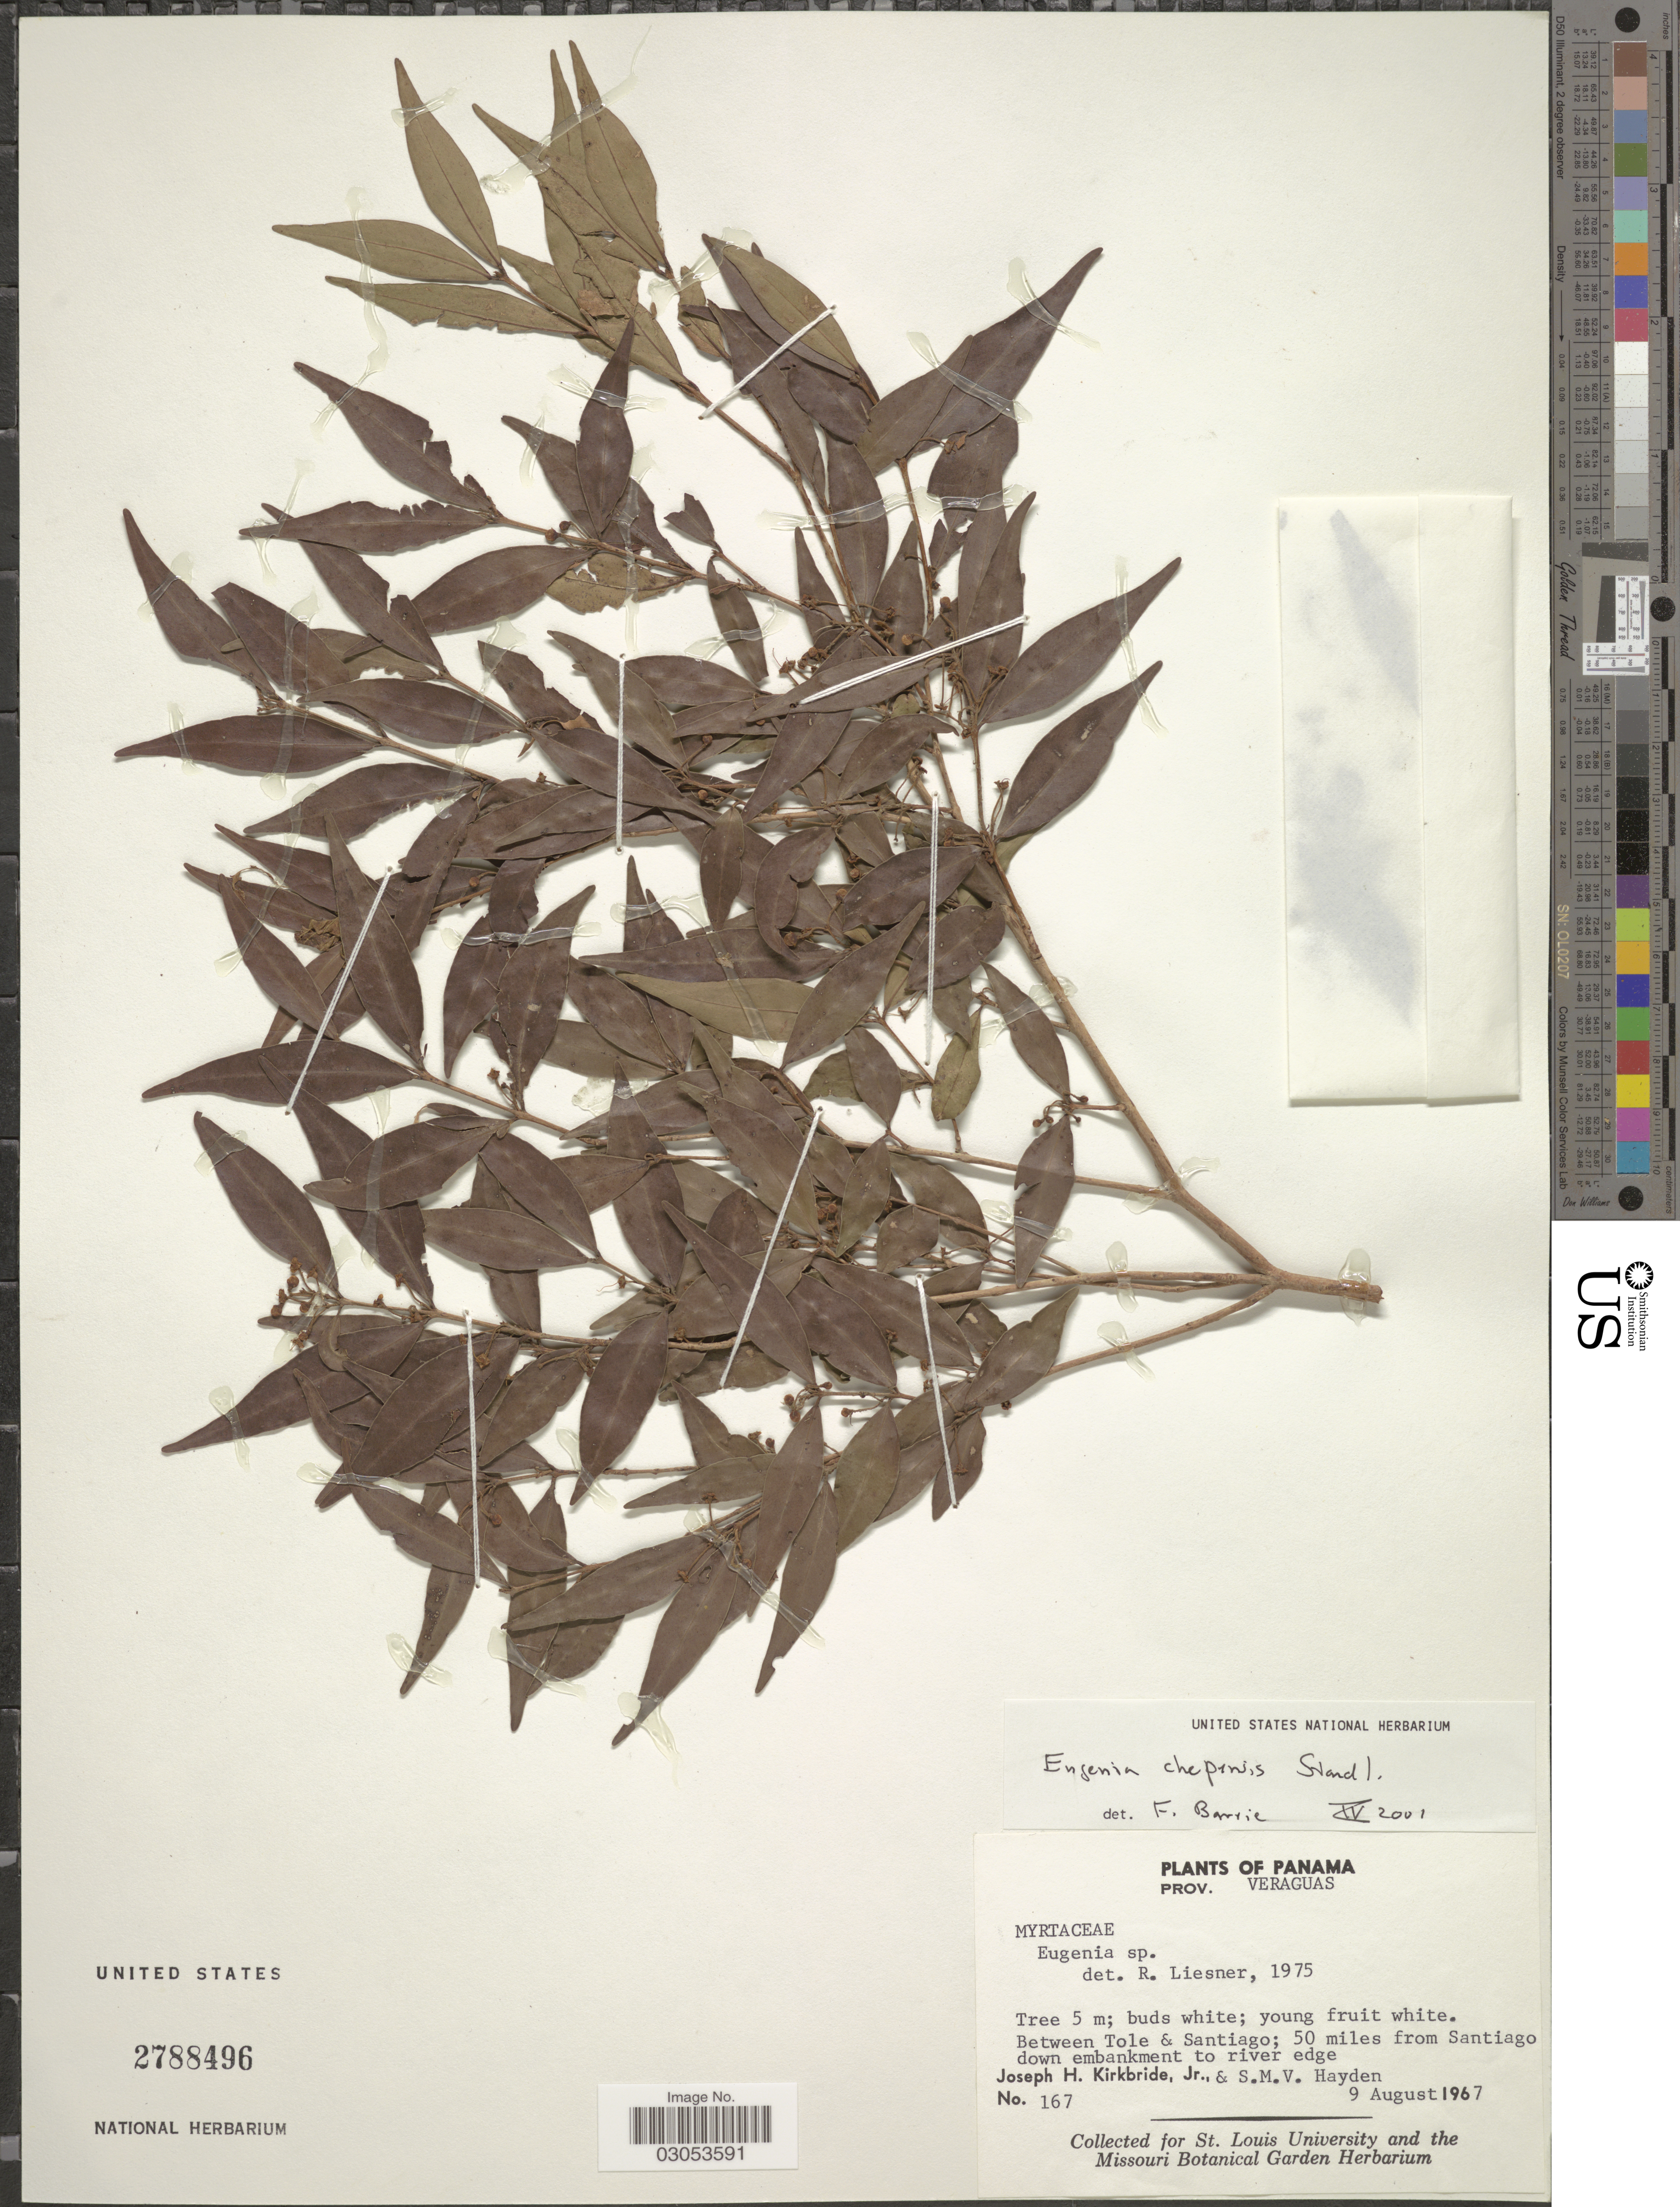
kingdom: Plantae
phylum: Tracheophyta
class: Magnoliopsida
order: Myrtales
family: Myrtaceae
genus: Eugenia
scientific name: Eugenia chepensis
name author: Standl.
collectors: J. H. Kirkbride & M. Hayden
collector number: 167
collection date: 1967-08-09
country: Panama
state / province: Veraguas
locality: Prov. Veraguas. Between Tole & Santiago; 50 miles from Santiago down embankment to river edge.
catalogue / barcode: US 2788496